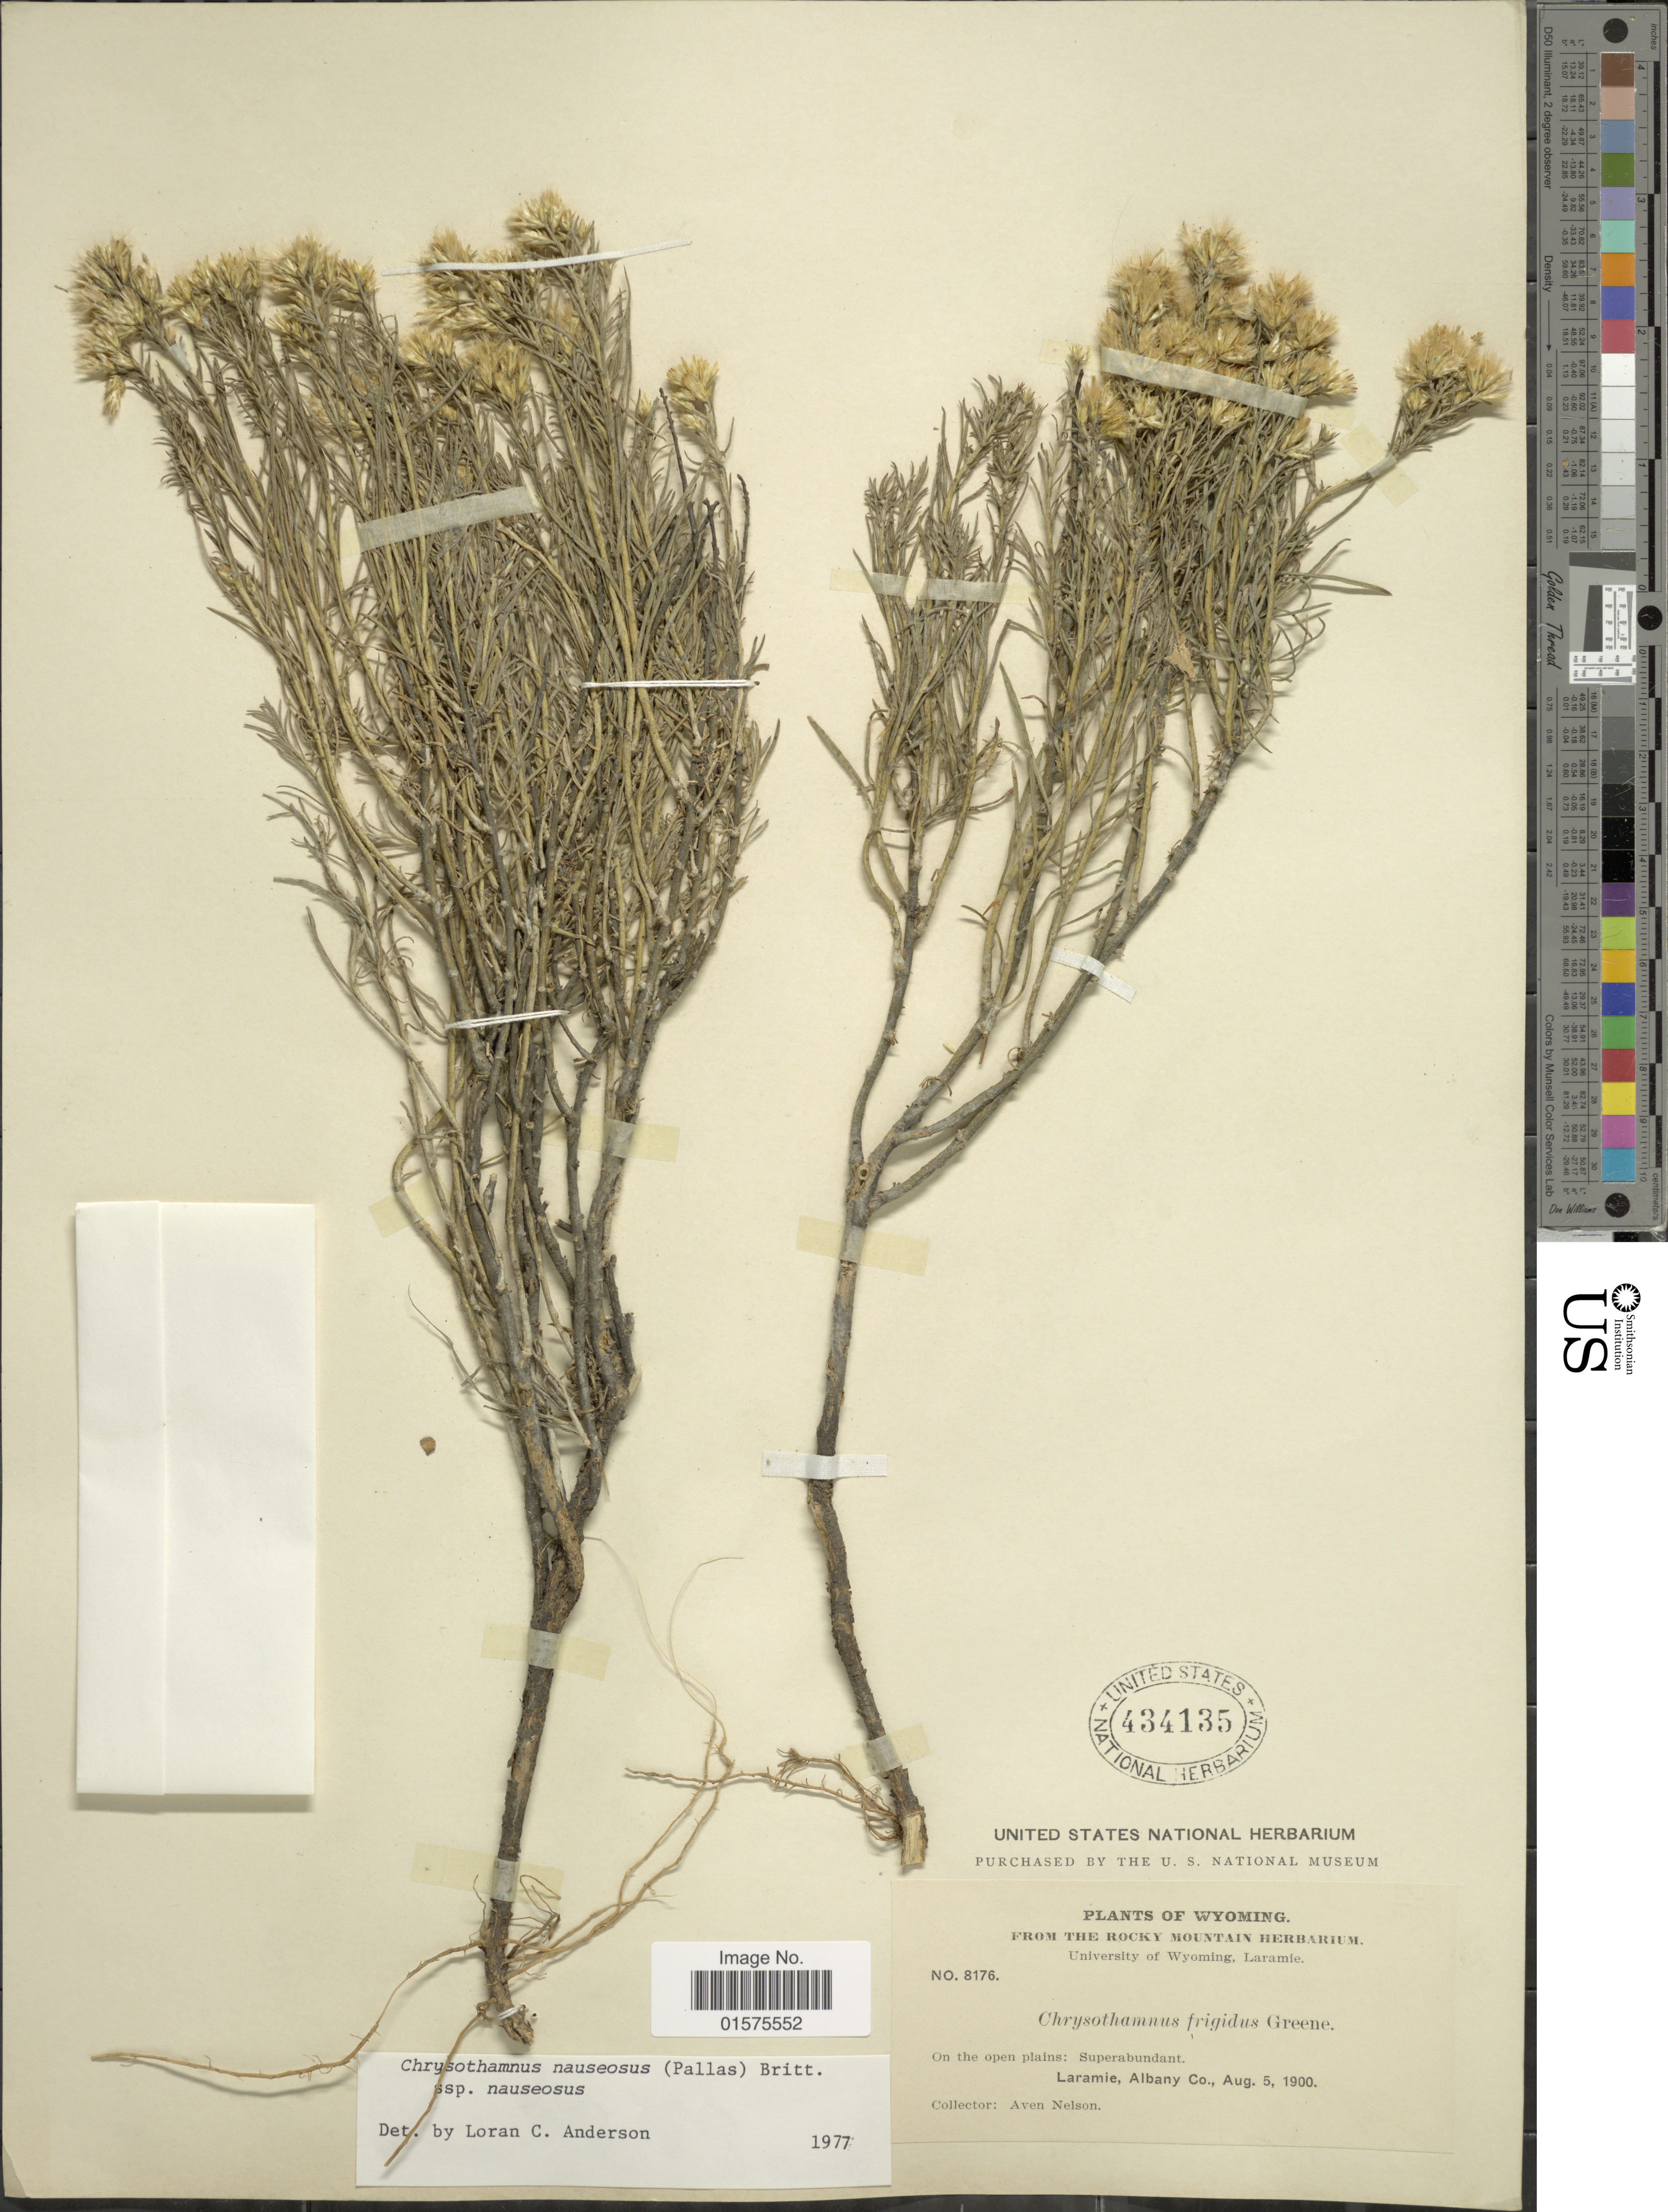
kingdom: Plantae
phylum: Tracheophyta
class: Magnoliopsida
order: Asterales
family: Asteraceae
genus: Ericameria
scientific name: Ericameria nauseosa var. nauseosa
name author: (Pall. ex Pursh) G.L. Nesom & G.I. Baird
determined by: Urbatsch, Lowell E., Curator (LSU), Louisiana State University (UNITED STATES)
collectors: A. Nelson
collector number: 8176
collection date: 1900-08-05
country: United States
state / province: Wyoming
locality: Laramie, Albany Co.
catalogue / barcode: US 434135